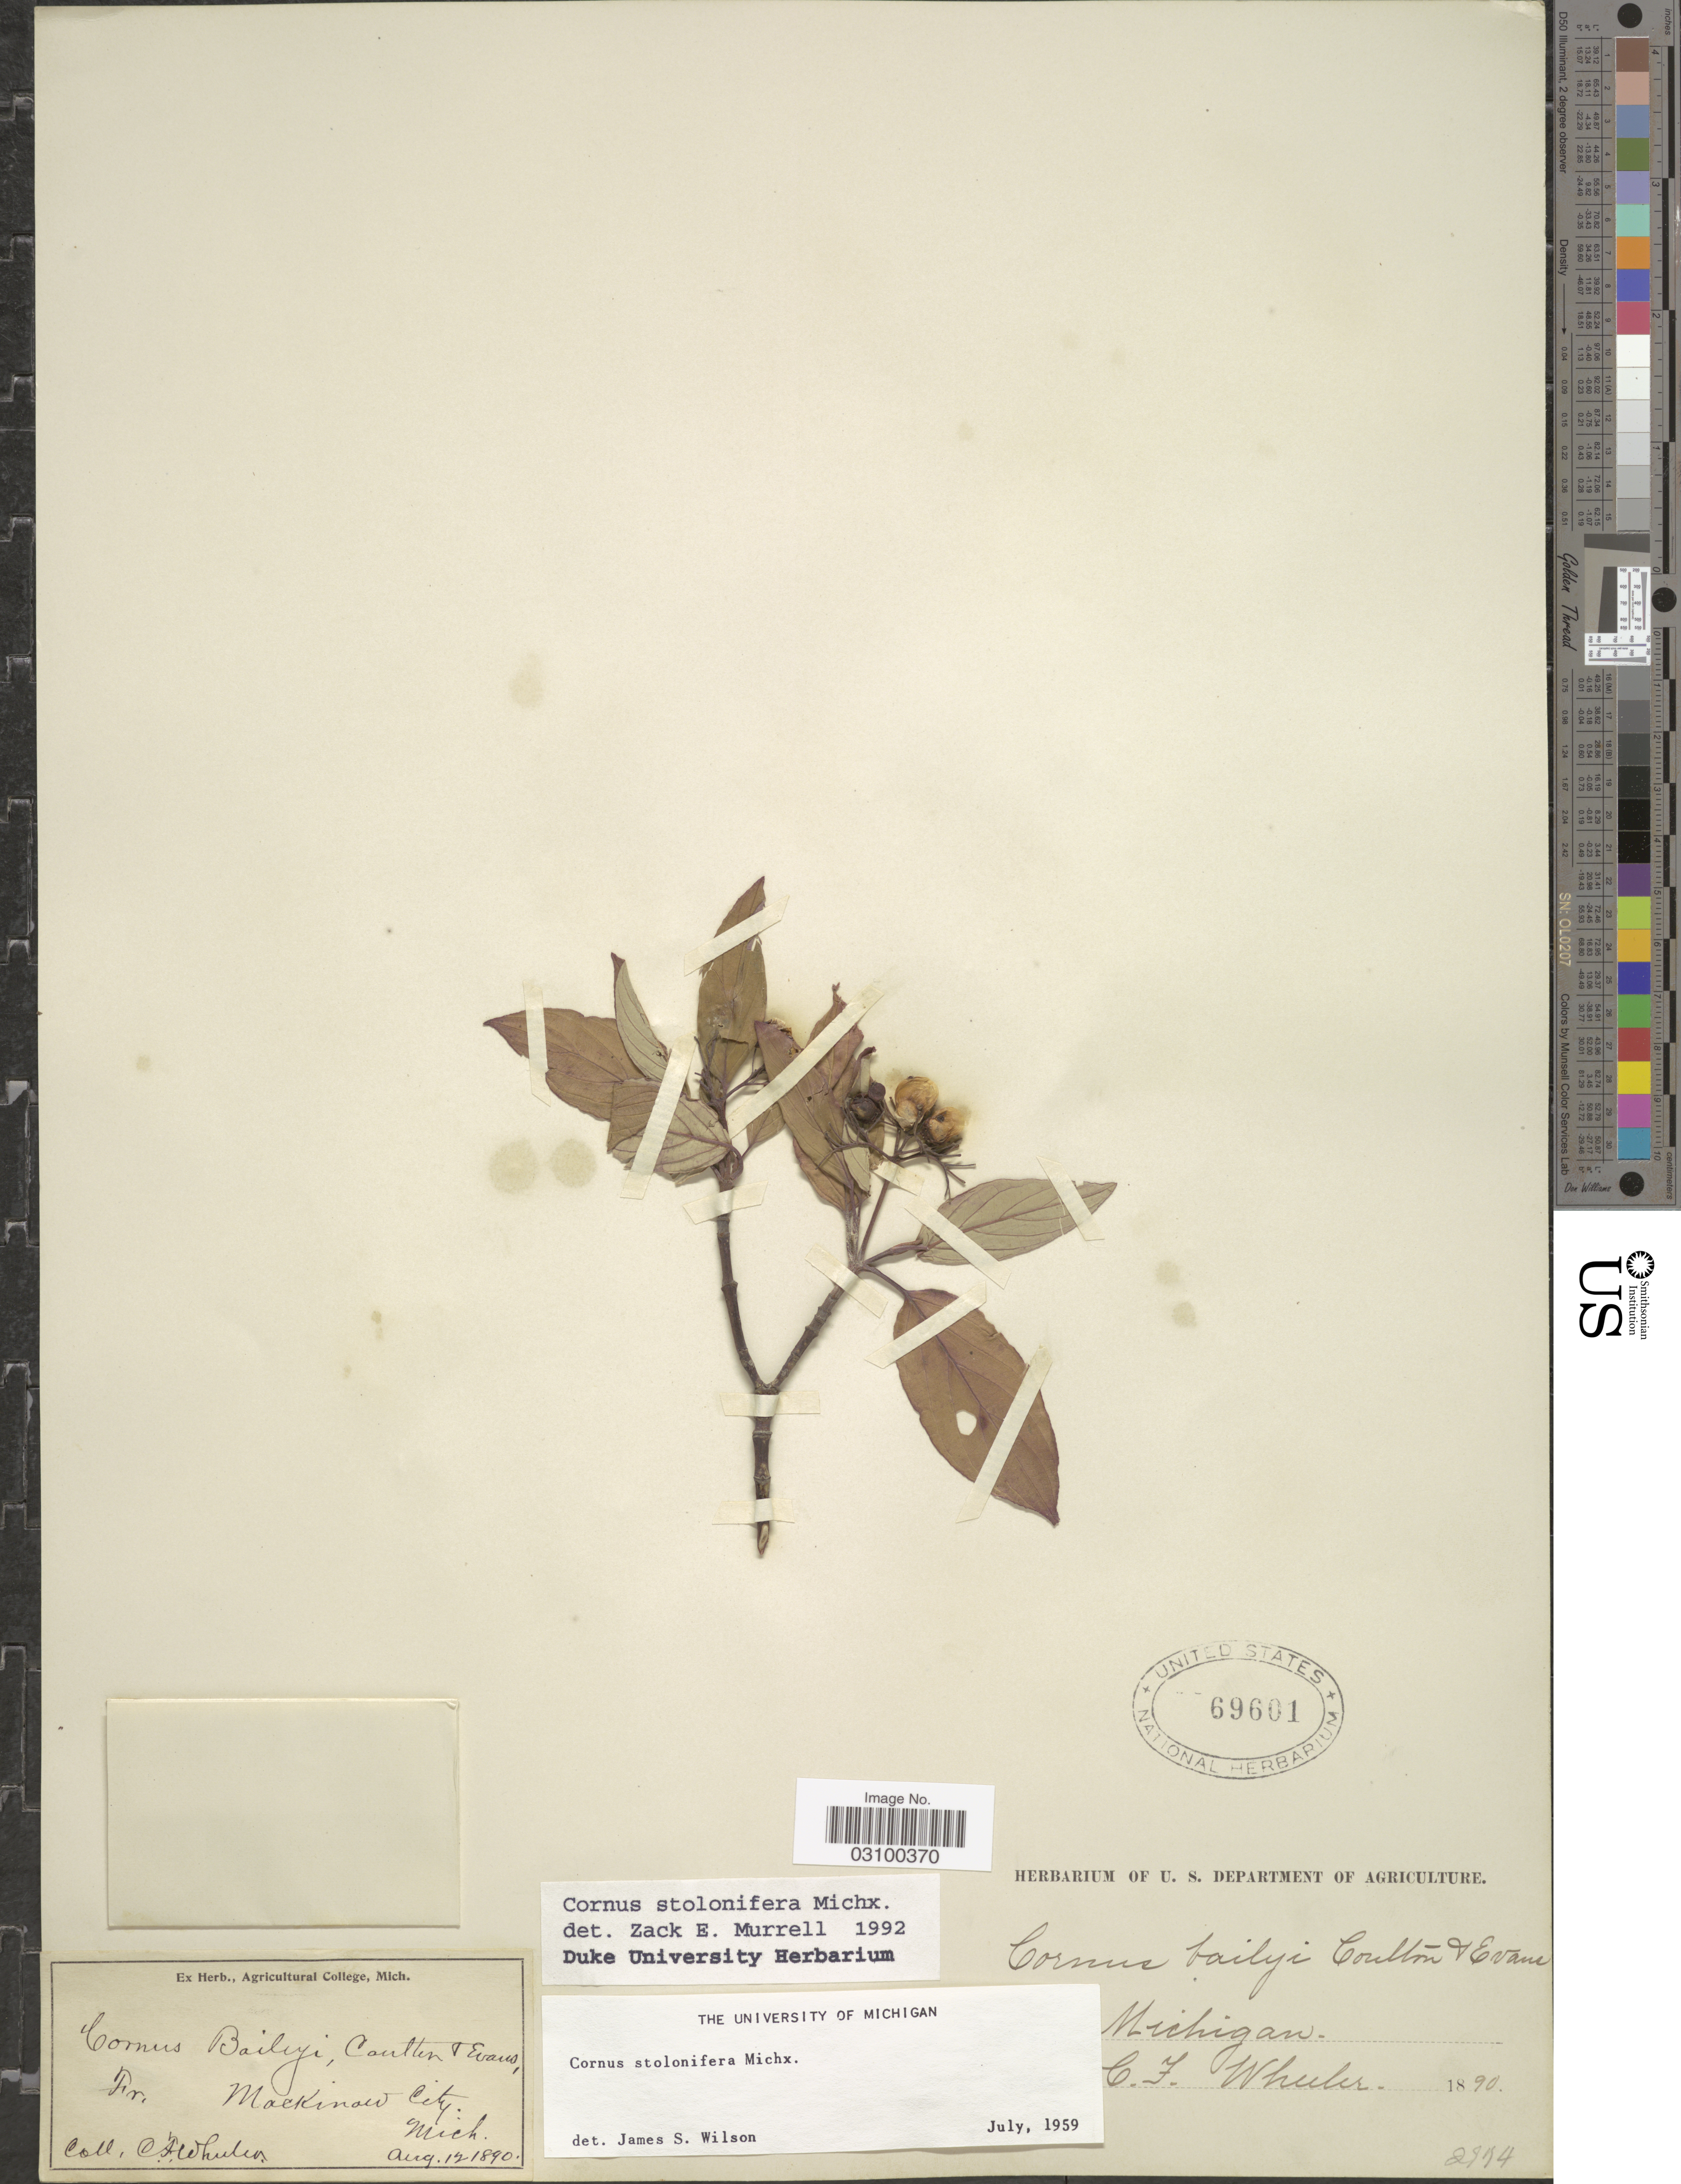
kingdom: Plantae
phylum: Tracheophyta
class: Magnoliopsida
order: Cornales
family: Cornaceae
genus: Cornus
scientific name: Cornus sericea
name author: L.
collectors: C. Wheeler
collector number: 2974*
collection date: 1890-08-12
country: United States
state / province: Michigan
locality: Mackinaw City. Mich.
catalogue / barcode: US 69601